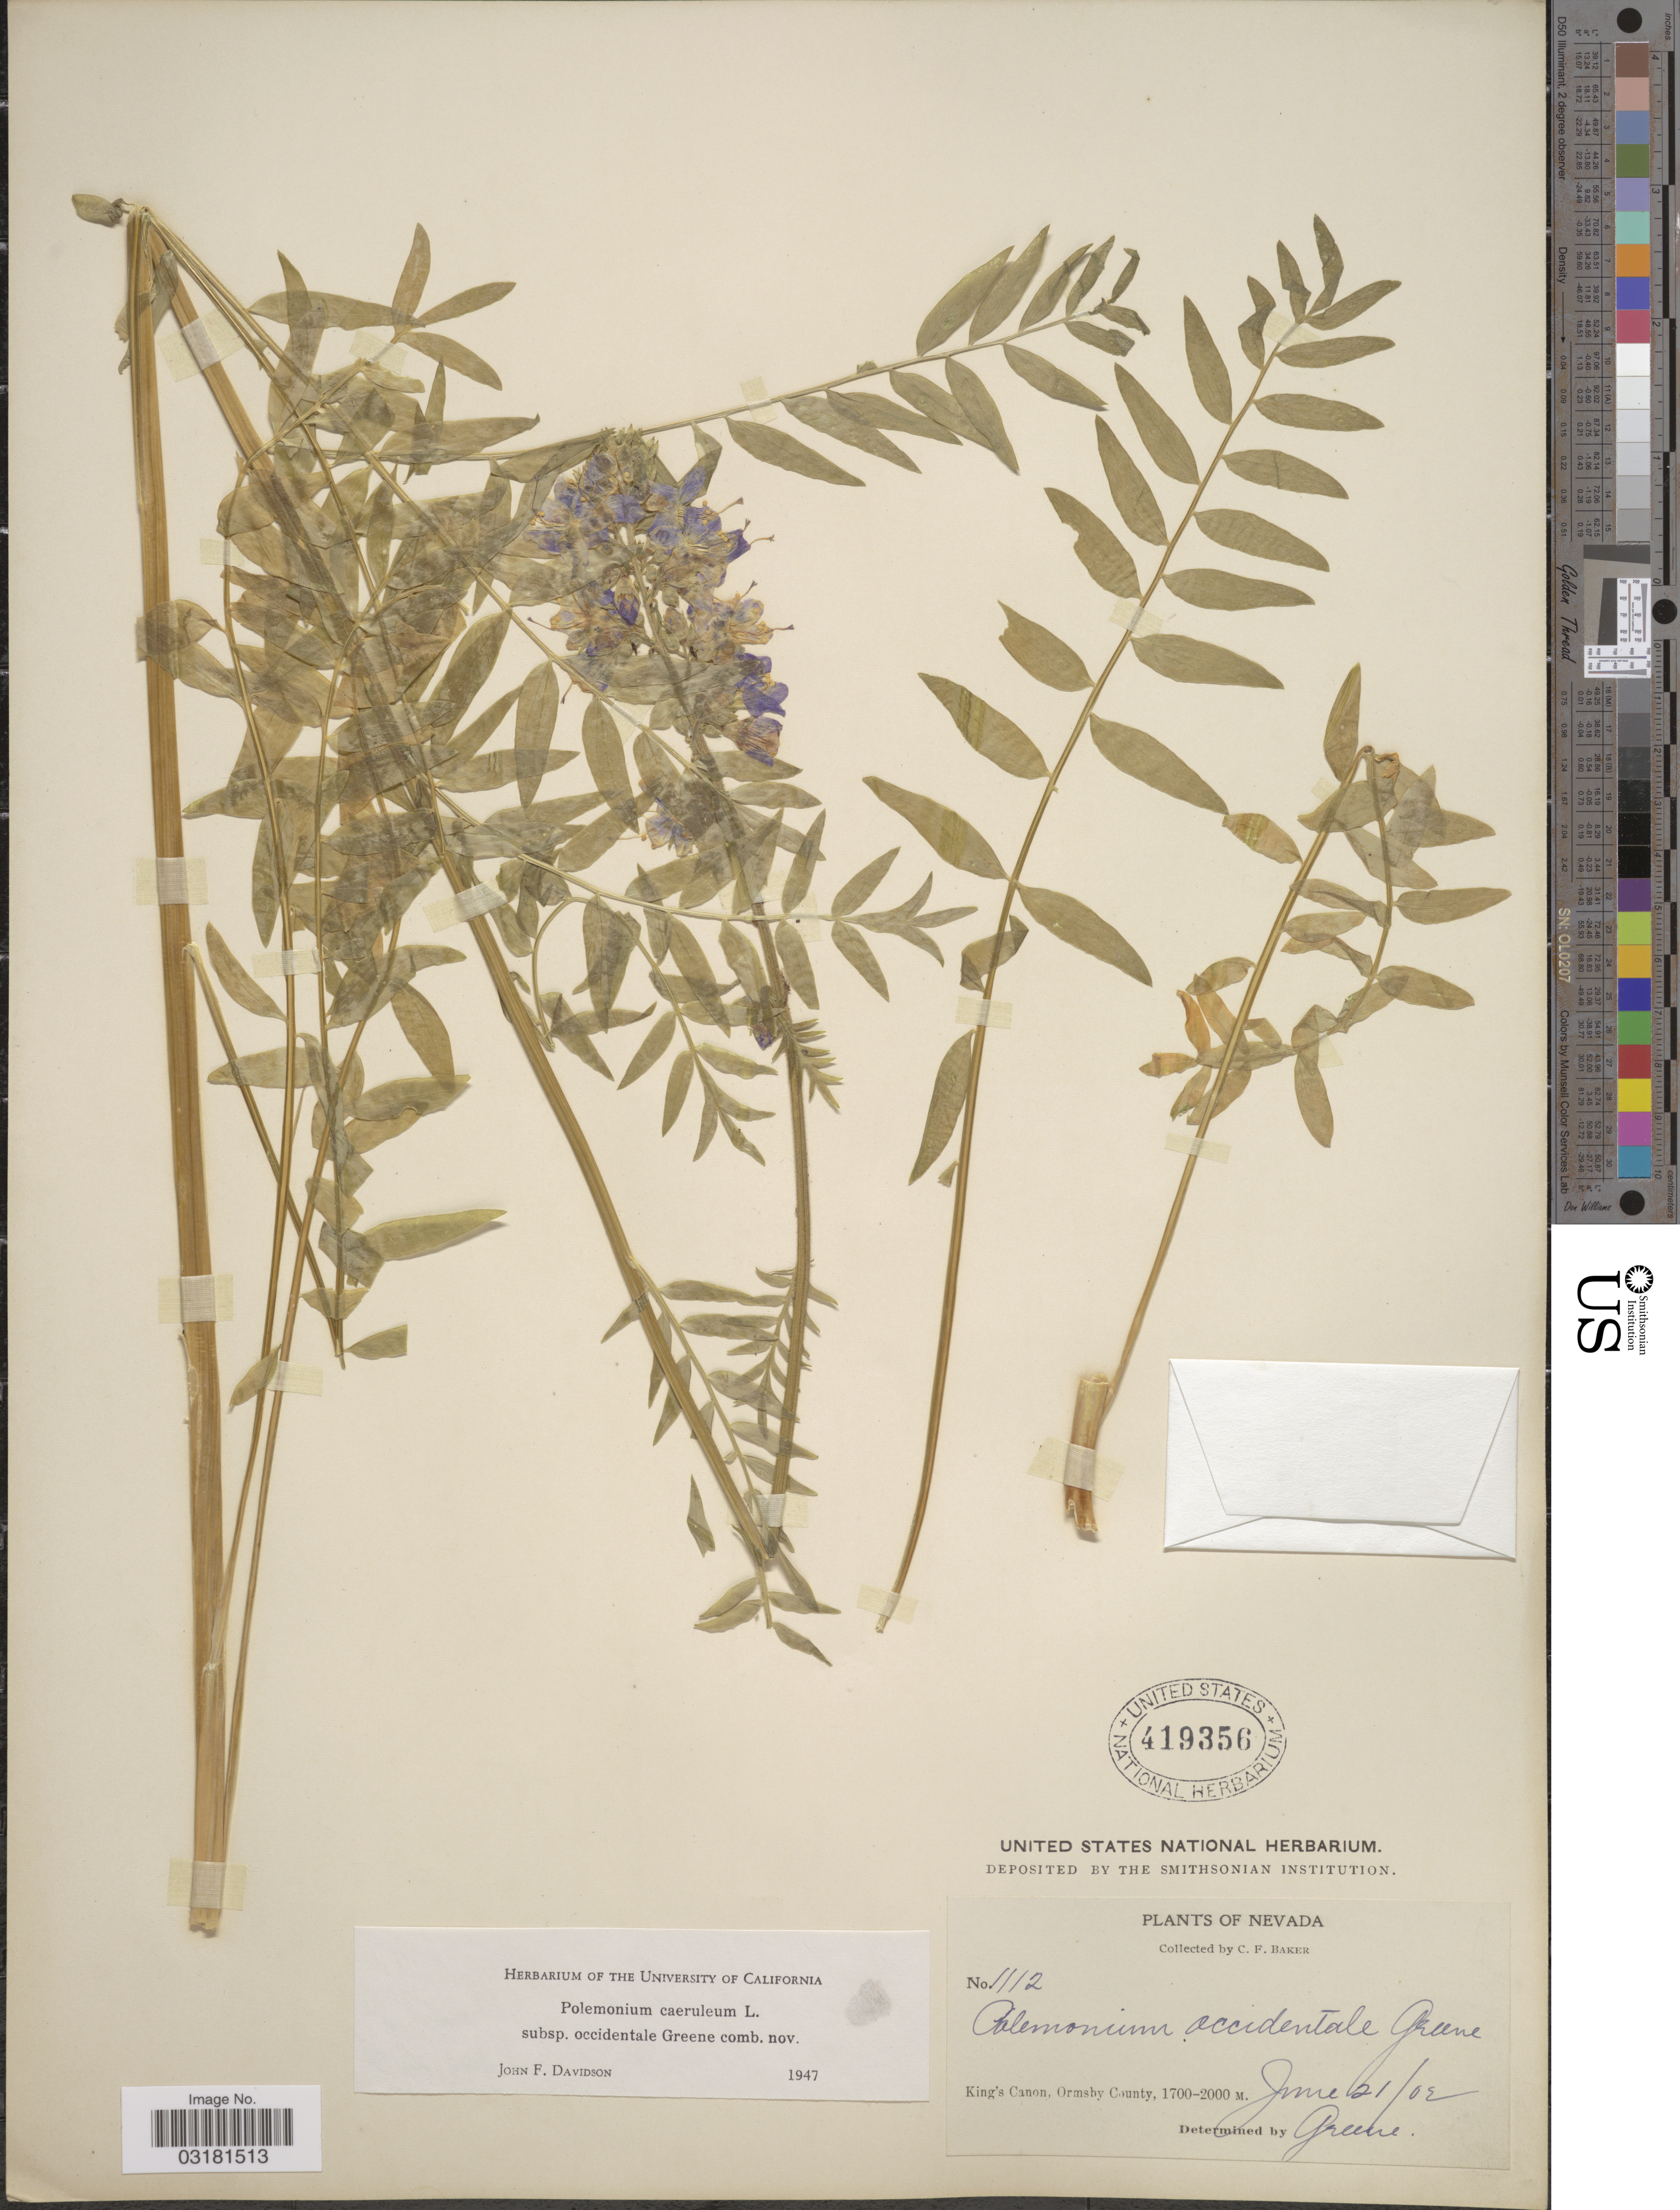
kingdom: Plantae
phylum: Tracheophyta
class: Magnoliopsida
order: Ericales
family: Polemoniaceae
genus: Polemonium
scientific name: Polemonium occidentale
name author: Greene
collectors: C. F. Baker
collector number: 1112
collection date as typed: Transcribed d/m/y: 21/6/2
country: United States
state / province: Nevada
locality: King's Canon, Ormsby County.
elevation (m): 1700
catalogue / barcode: US 419356